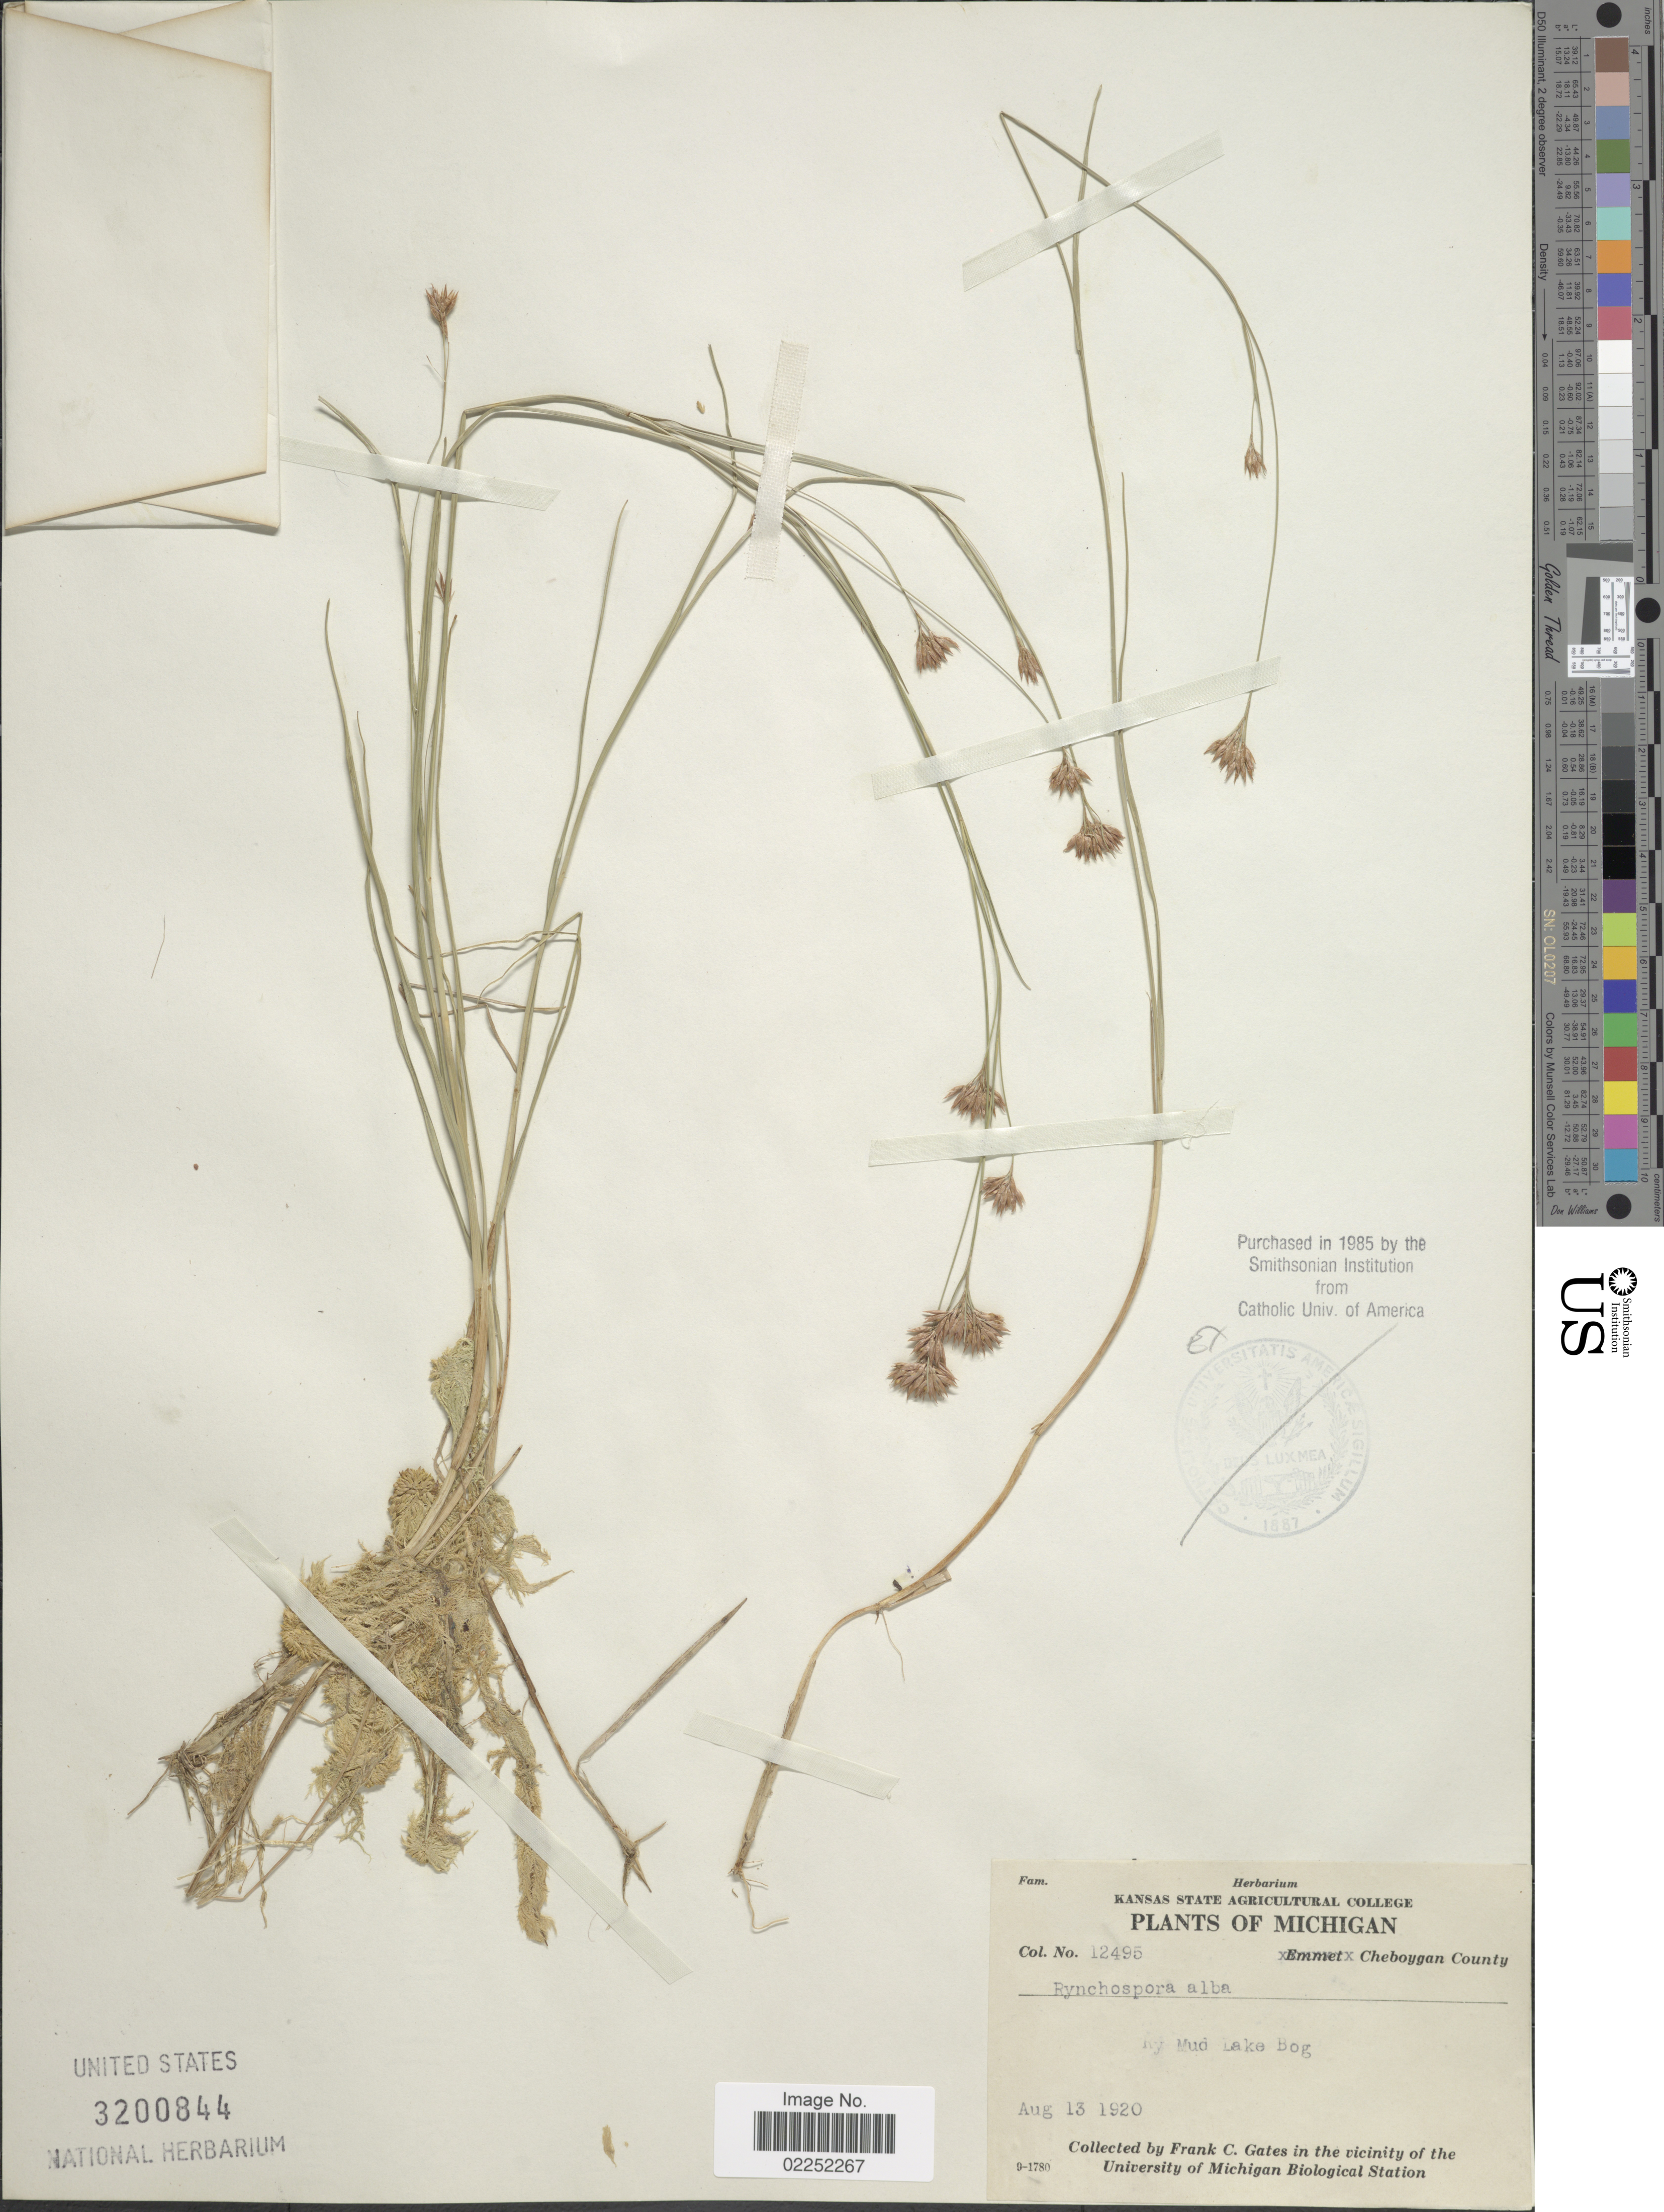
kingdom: Plantae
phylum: Tracheophyta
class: Liliopsida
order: Poales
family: Cyperaceae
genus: Rhynchospora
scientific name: Rhynchospora alba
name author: (L.) Vahl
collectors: F. C. Gates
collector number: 12495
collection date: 1920-08-13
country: United States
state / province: Michigan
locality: Cheboygan County, By Mud Lake Bog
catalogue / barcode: US 3200844